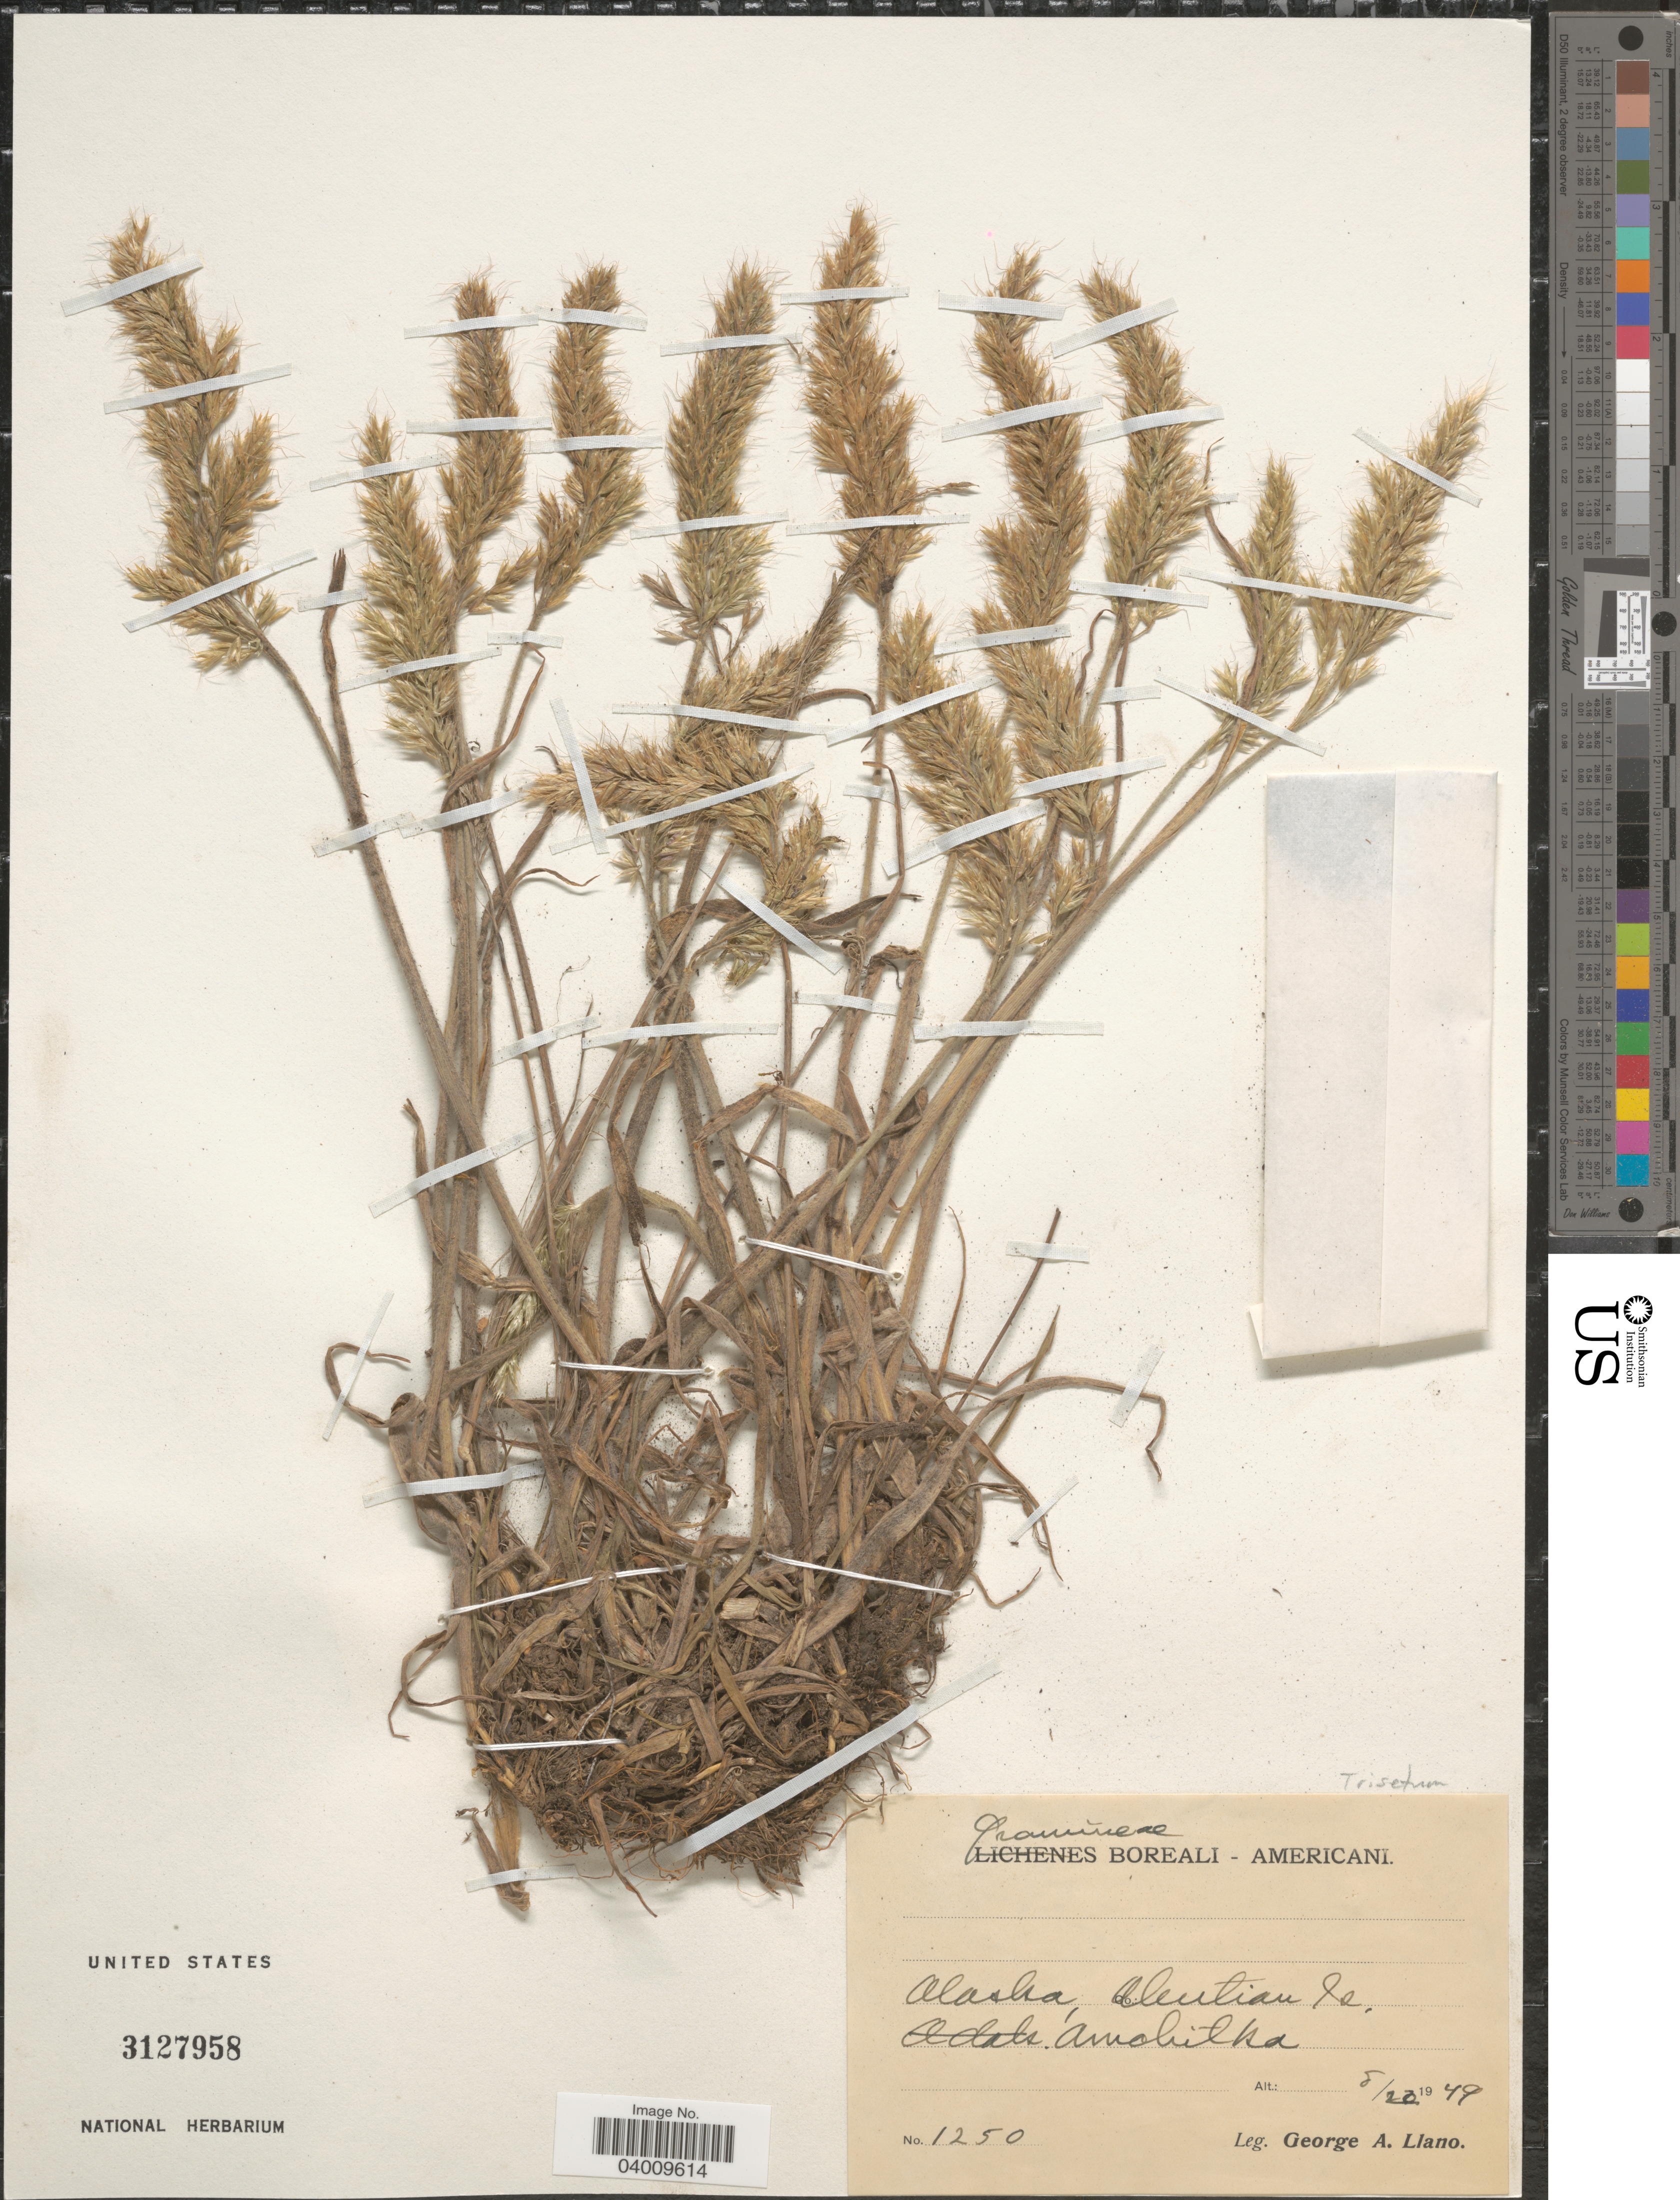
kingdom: Plantae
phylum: Tracheophyta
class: Liliopsida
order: Poales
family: Poaceae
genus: Koeleria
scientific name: Koeleria sp.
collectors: G. Llano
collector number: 1250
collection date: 1949-08-22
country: United States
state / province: Alaska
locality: Aleutian Is. Amchitka.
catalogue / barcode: US 3127958